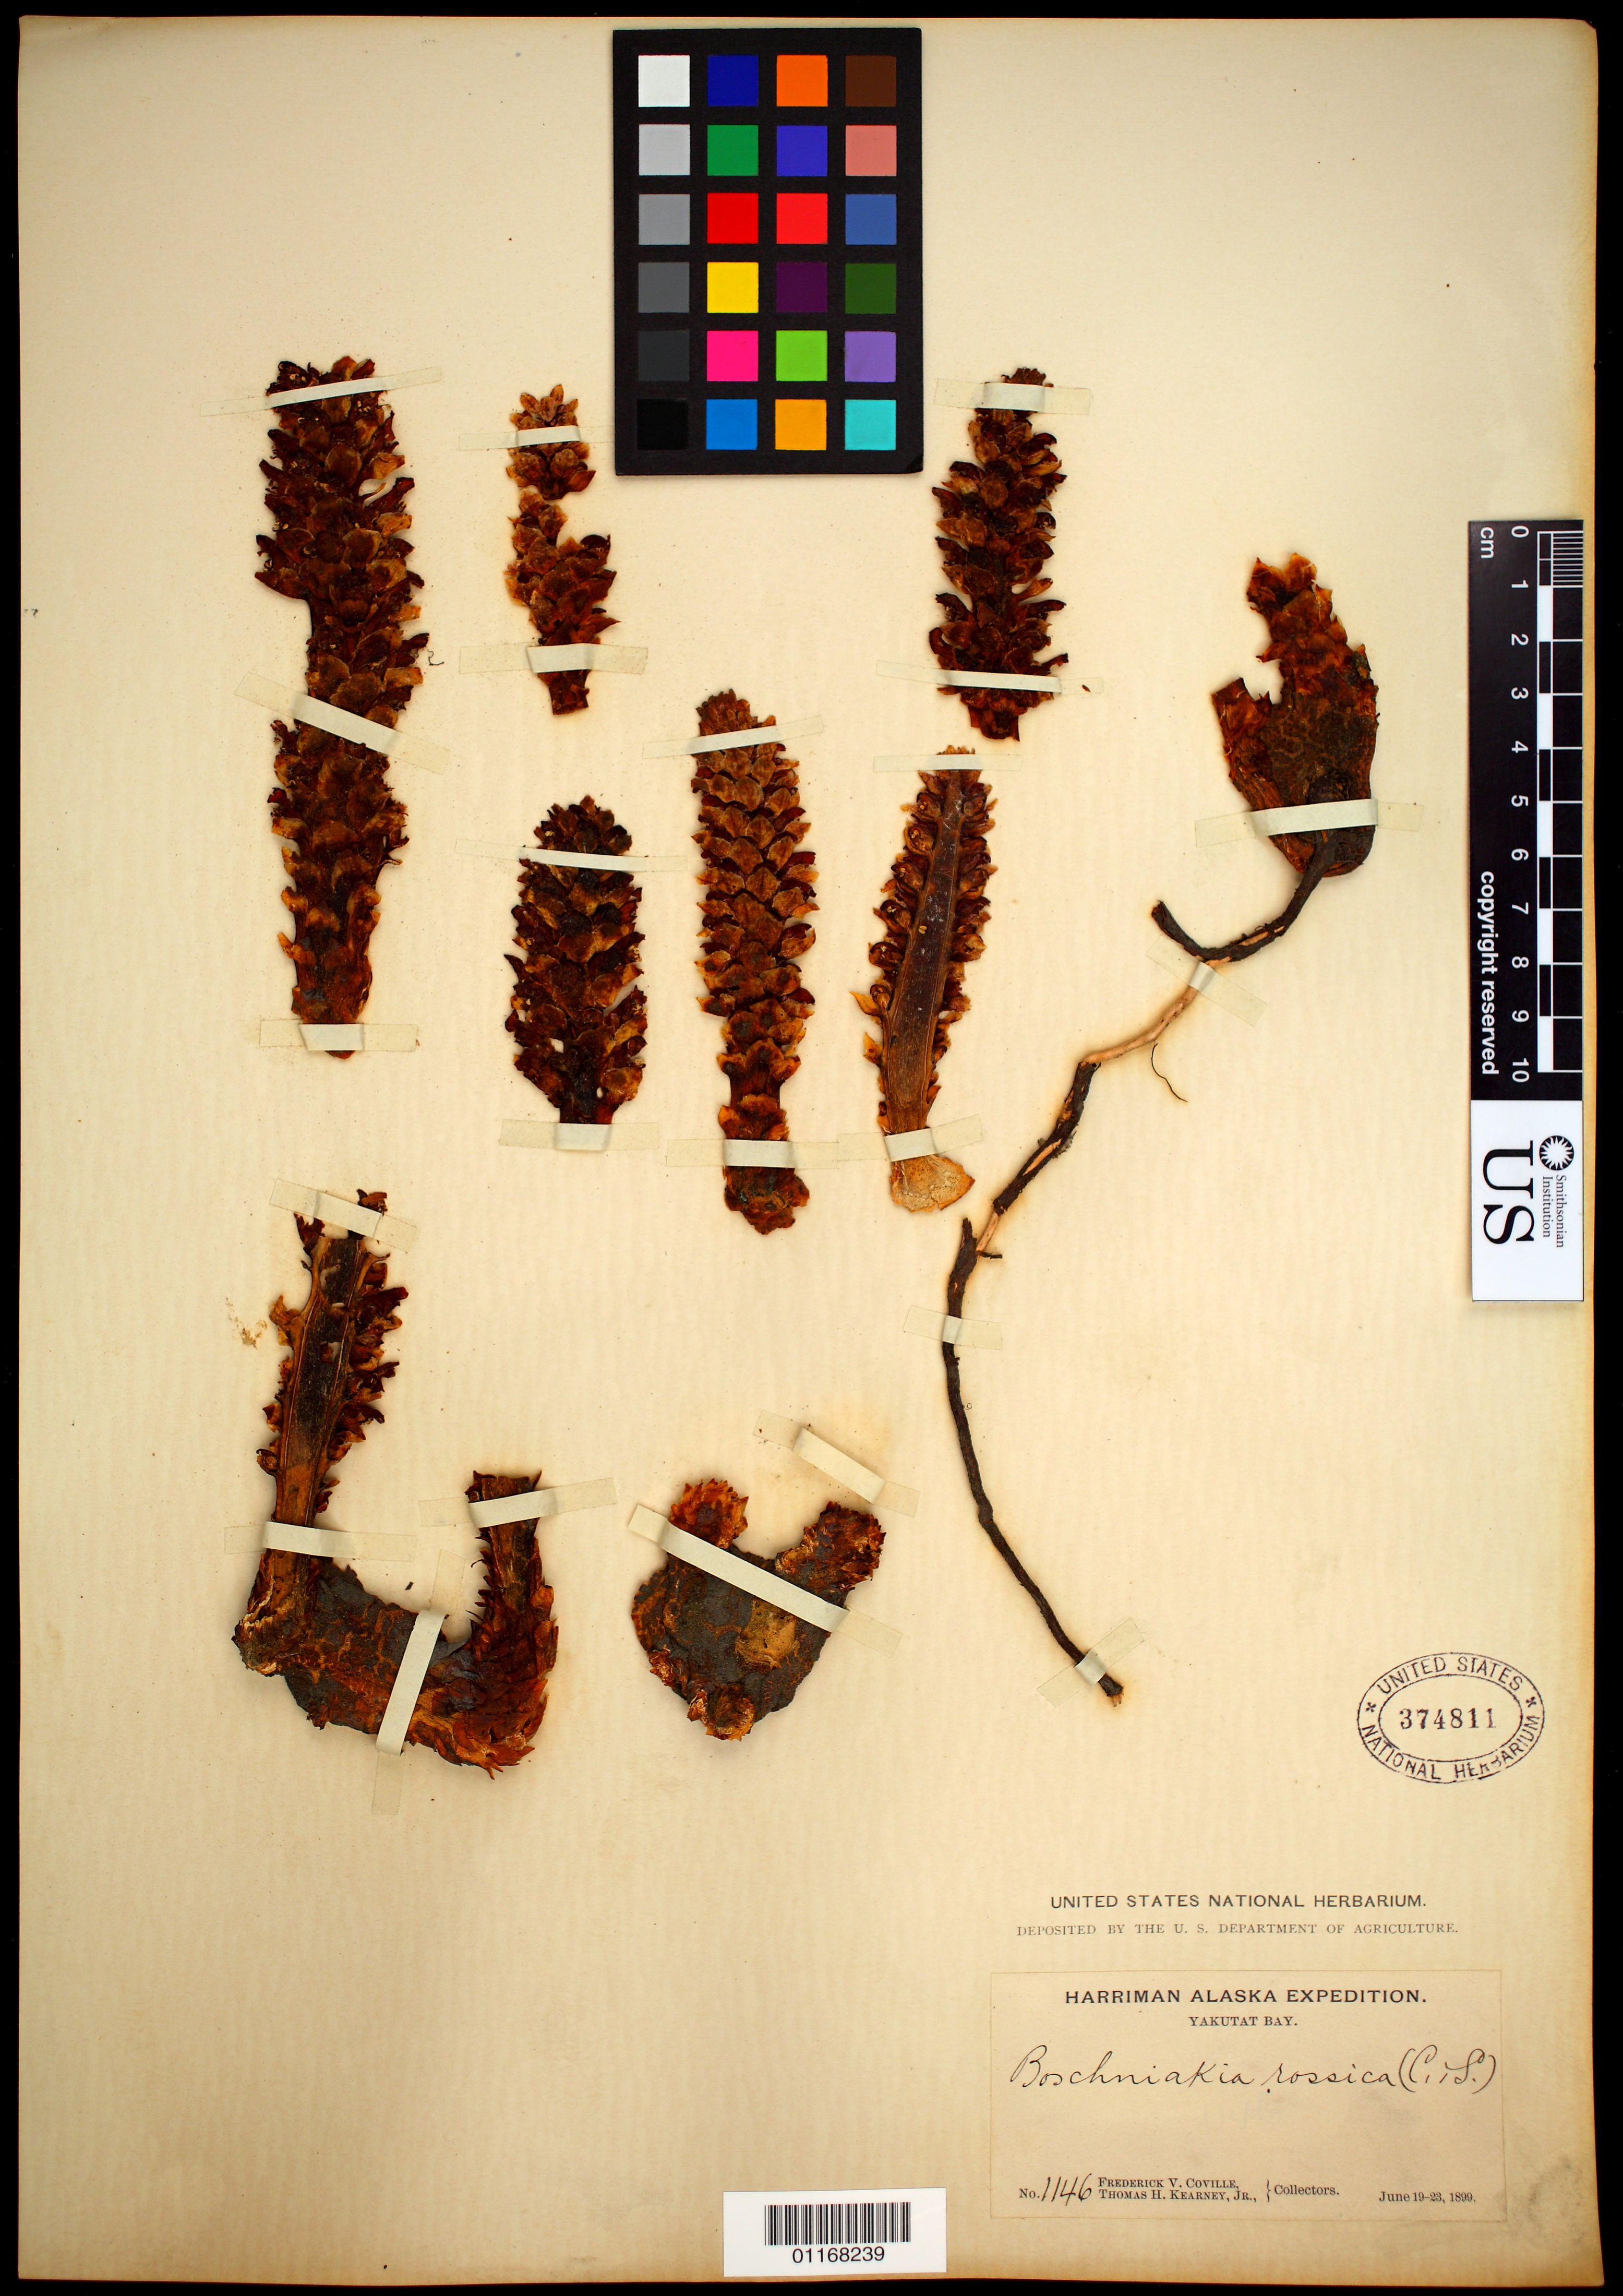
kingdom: Plantae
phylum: Tracheophyta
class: Magnoliopsida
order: Lamiales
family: Orobanchaceae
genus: Boschniakia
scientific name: Boschniakia rossica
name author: (Cham. & Schltdl.) B. Fedtsch.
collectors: F. V. Coville & T. H. Kearney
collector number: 1146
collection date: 1899-06-19/1899-06-23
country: United States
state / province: Alaska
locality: Yakutat Bay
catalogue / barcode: US 374811